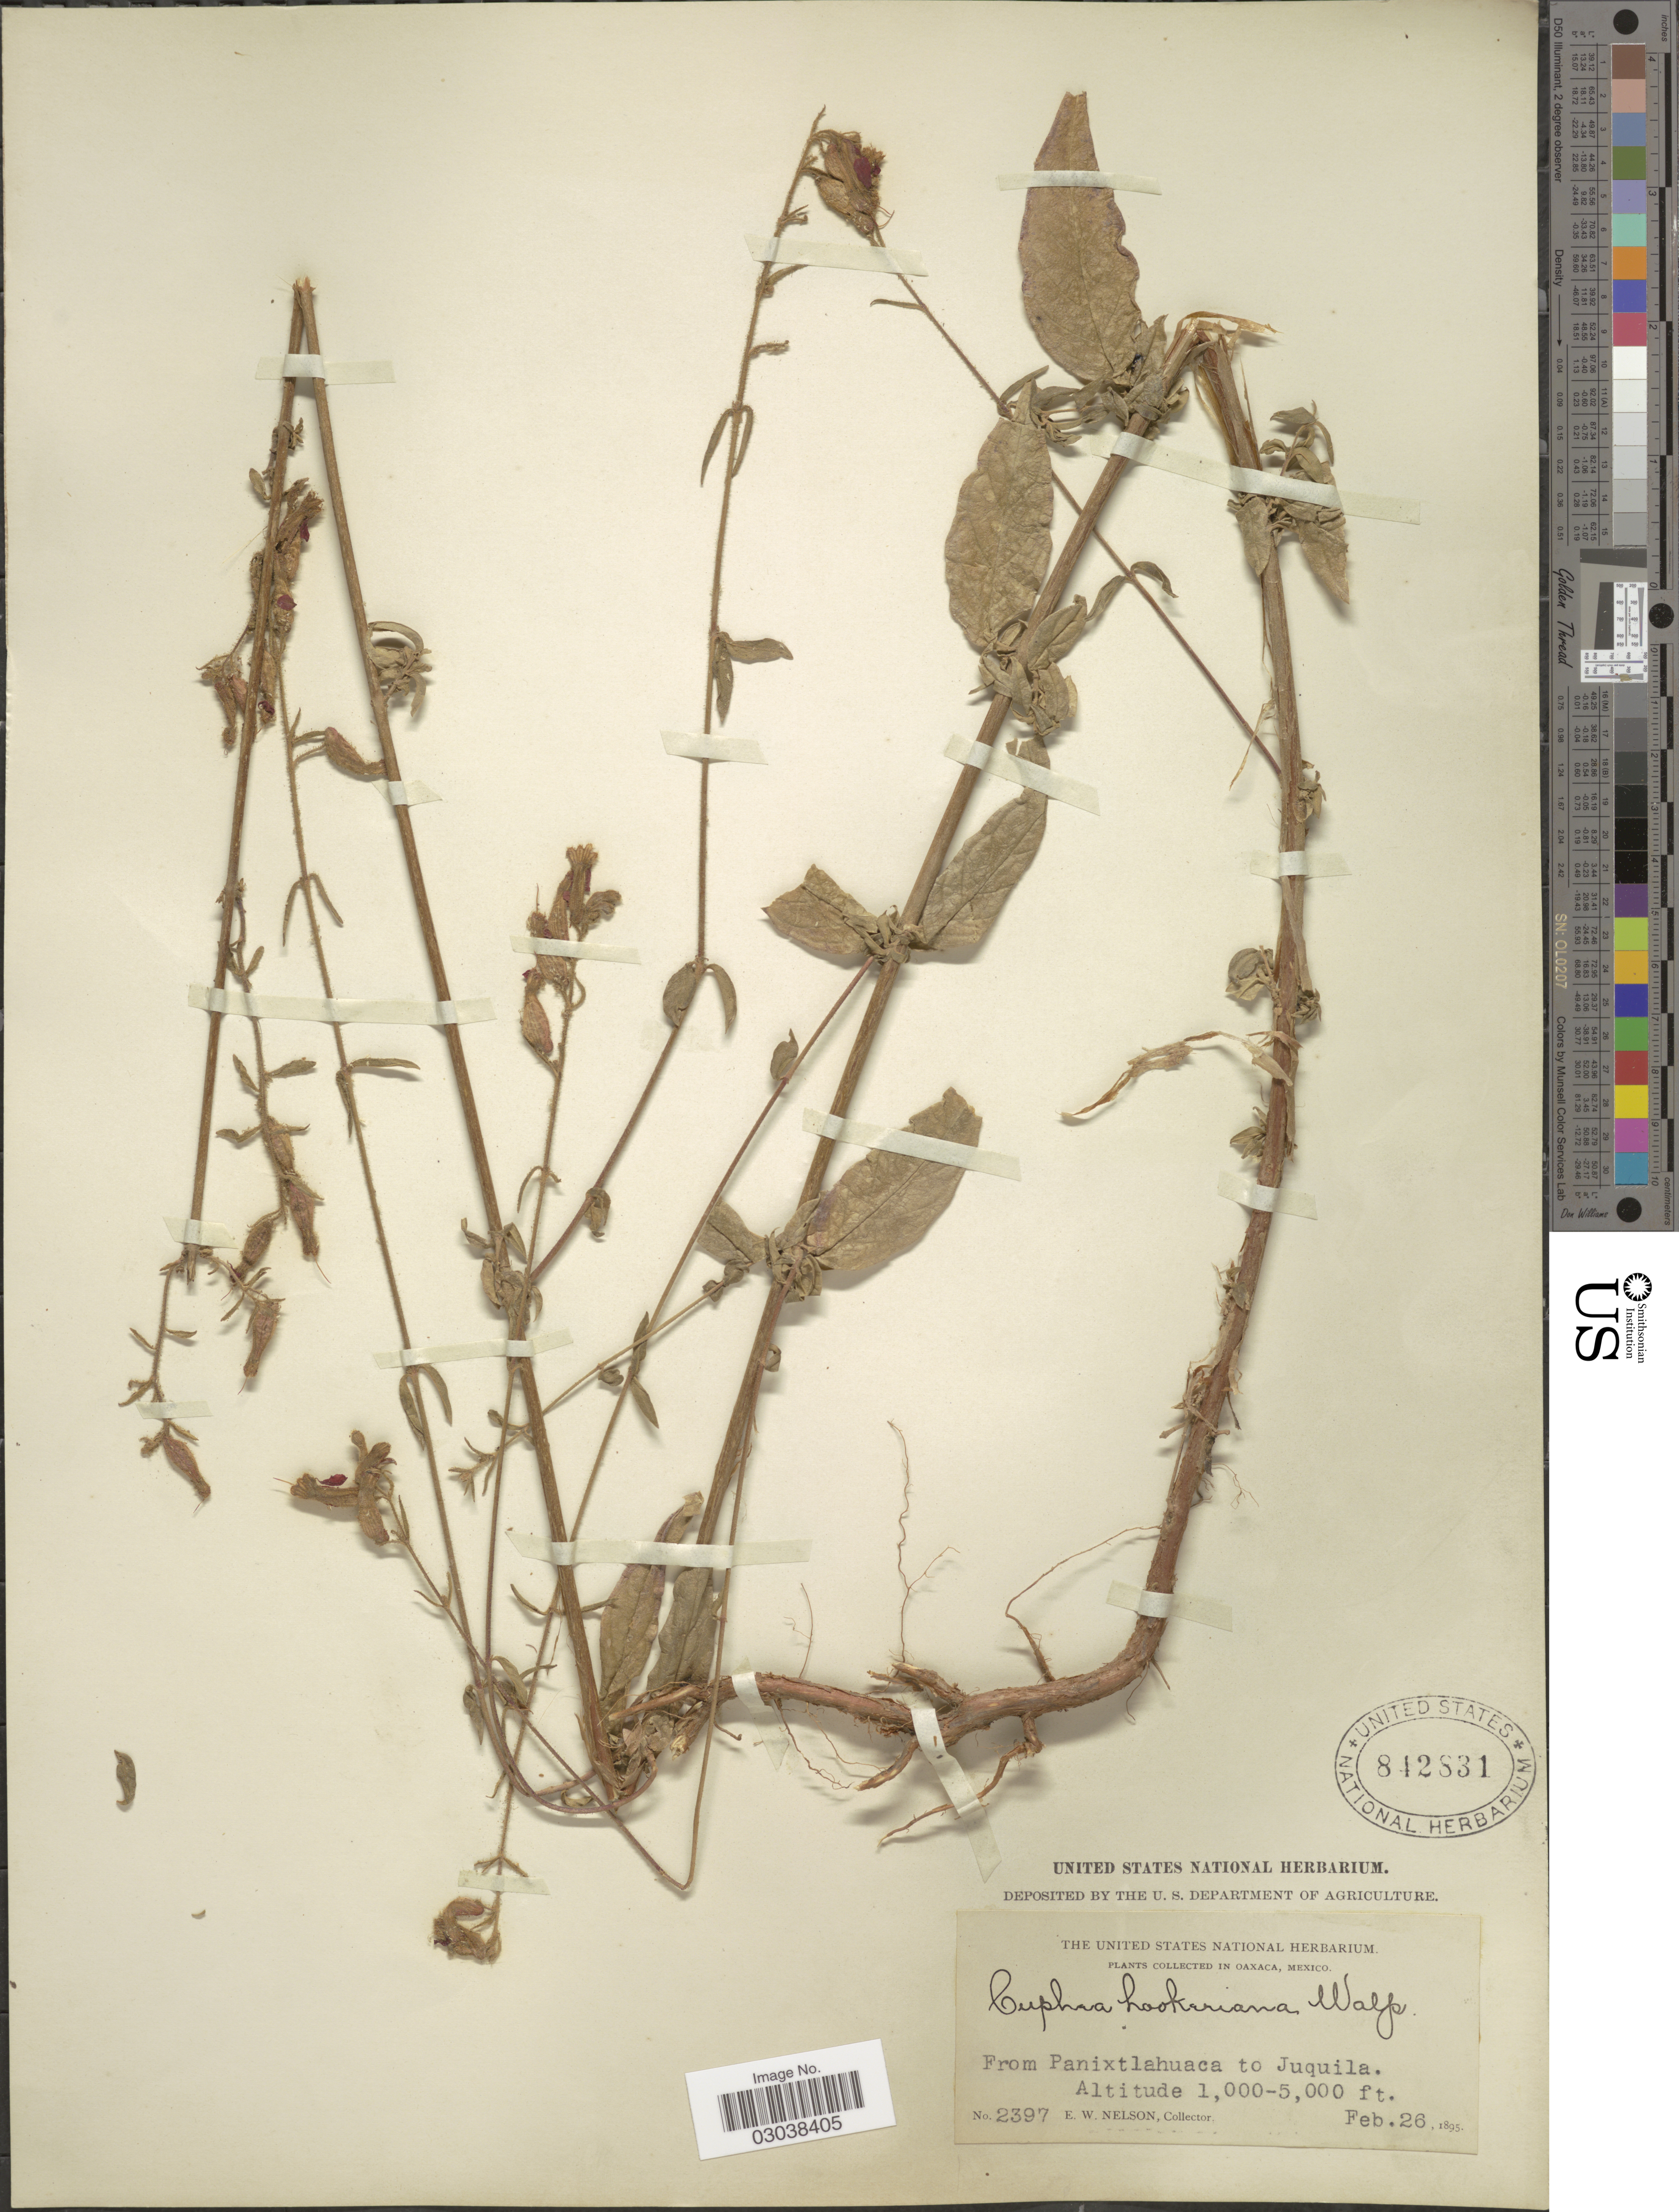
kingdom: Plantae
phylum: Tracheophyta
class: Magnoliopsida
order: Myrtales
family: Lythraceae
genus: Cuphea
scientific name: Cuphea hookeriana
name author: Walp.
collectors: E. W. Nelson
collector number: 2397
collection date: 1895-02-26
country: Mexico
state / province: Oaxaca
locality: From Panixtlahuaca to Juquila.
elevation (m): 305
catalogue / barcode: US 812831